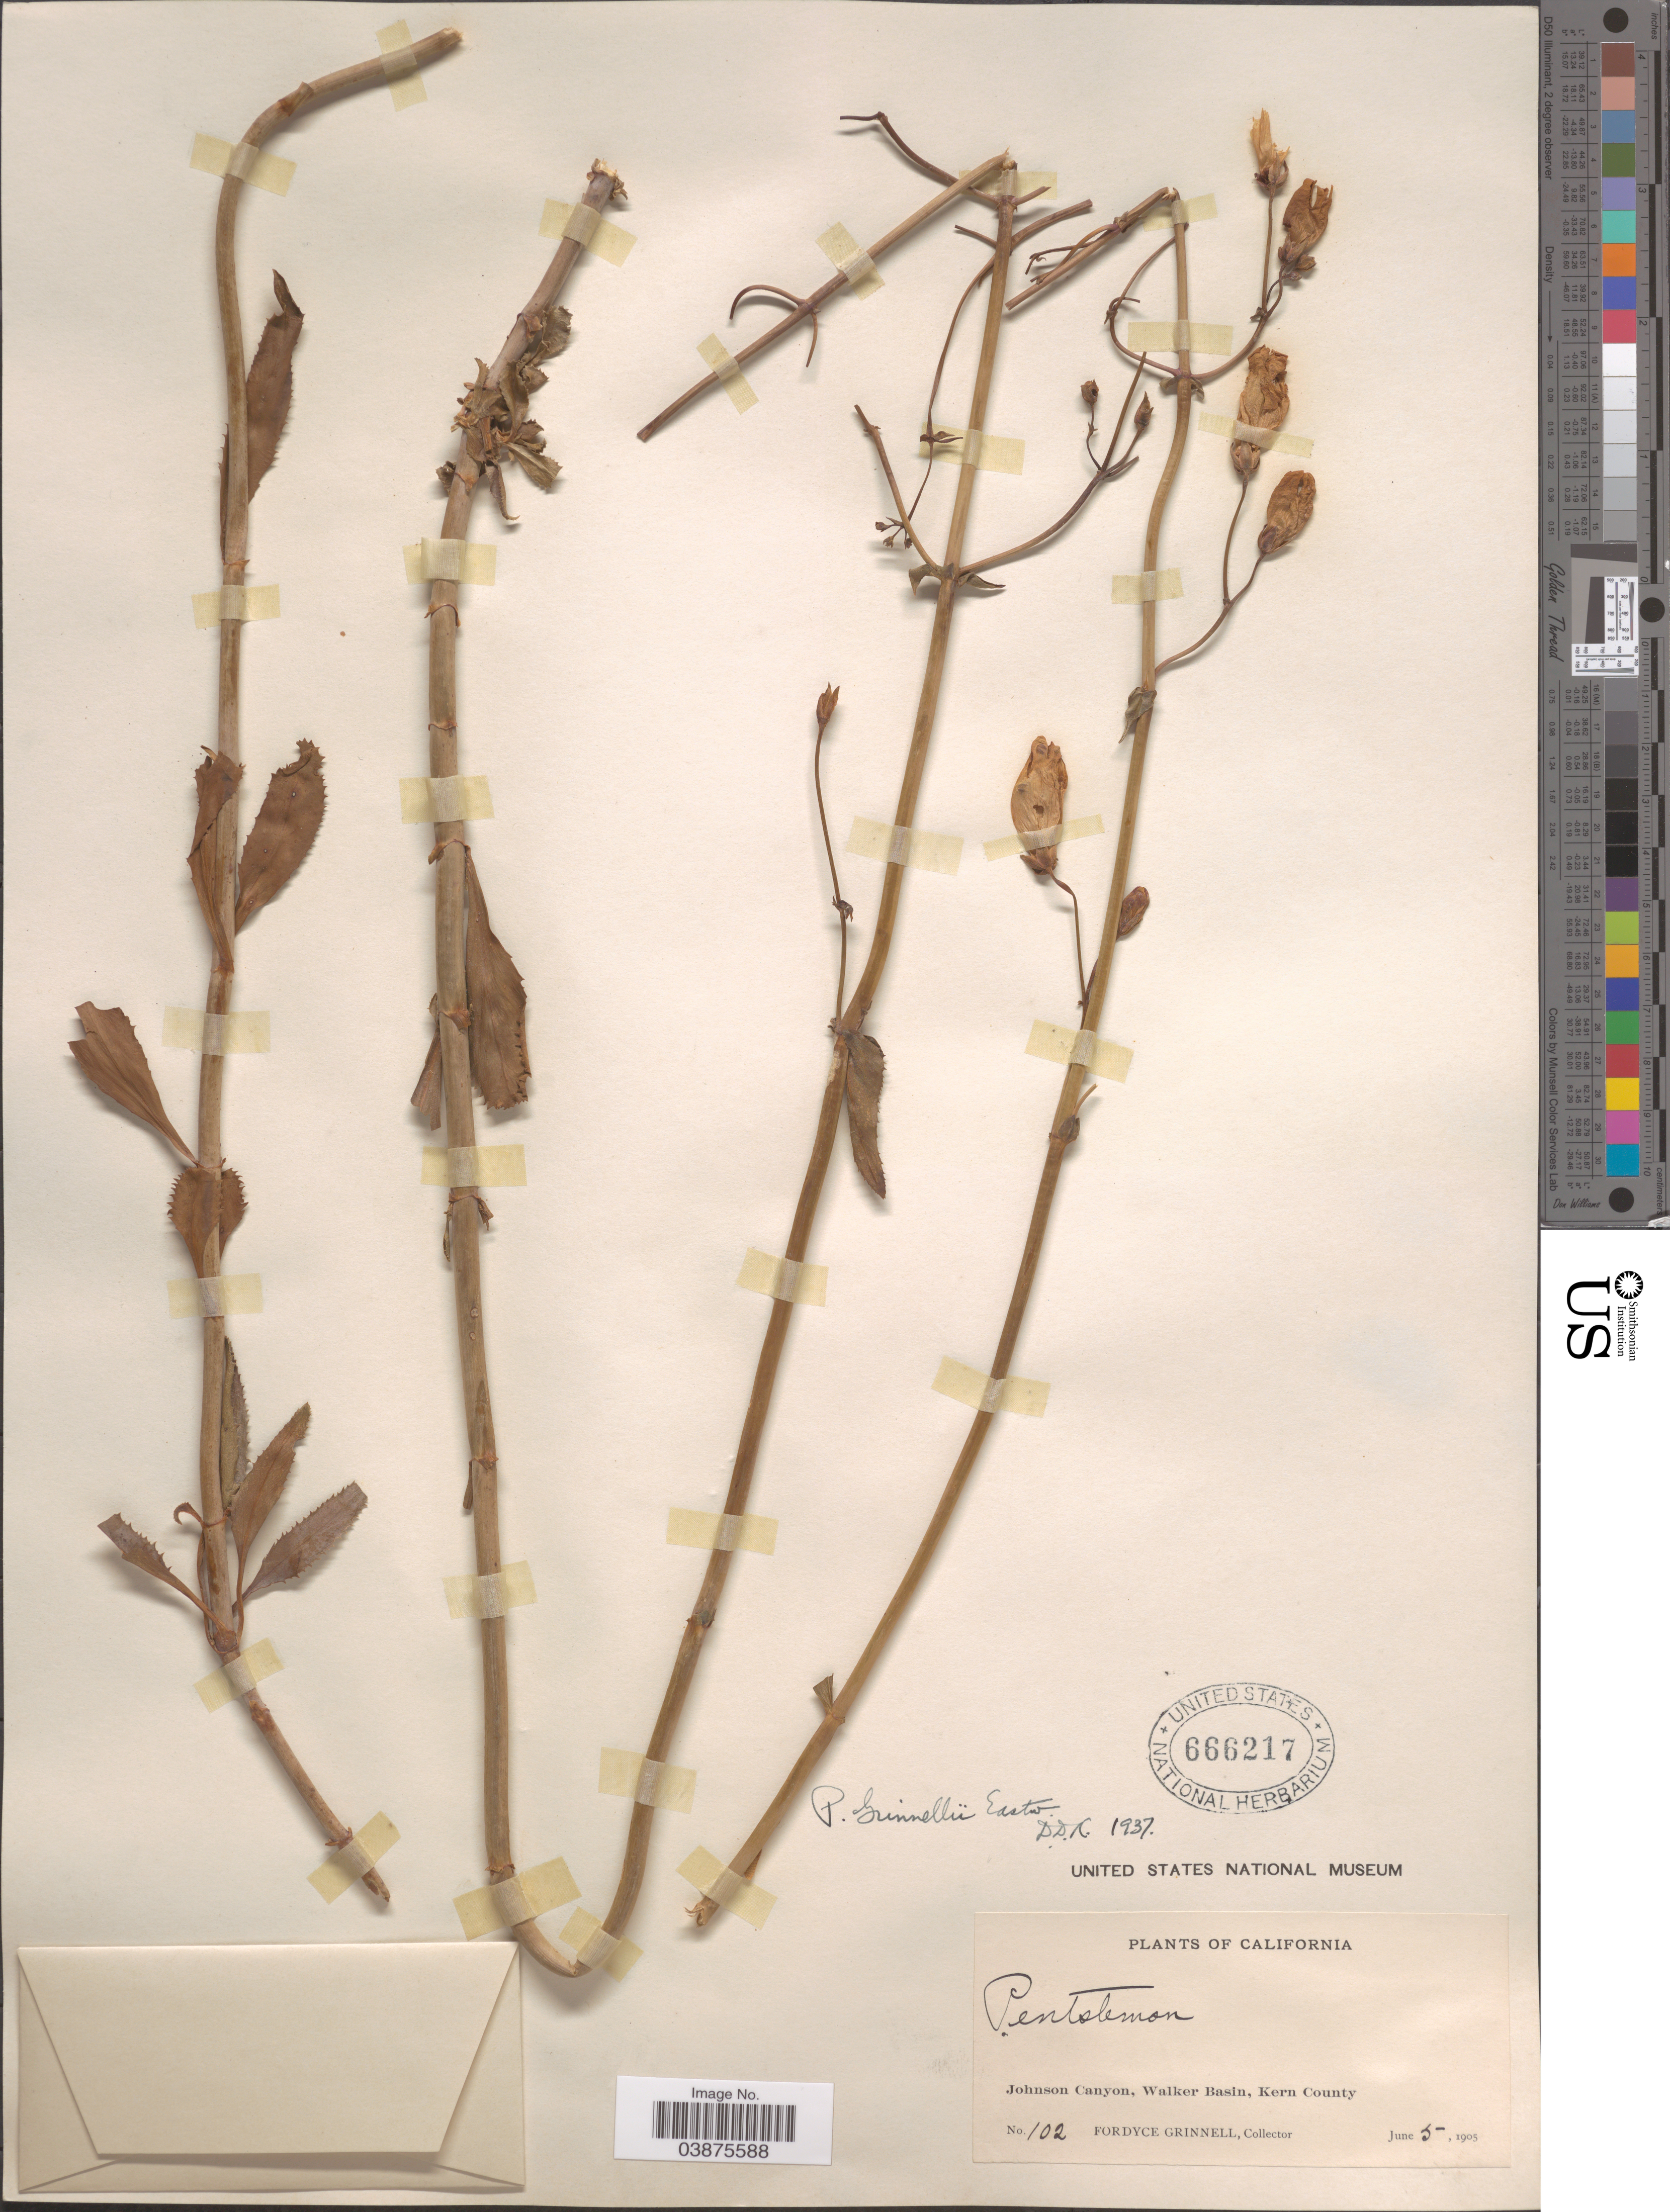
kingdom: Plantae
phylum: Tracheophyta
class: Magnoliopsida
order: Lamiales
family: Plantaginaceae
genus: Penstemon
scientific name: Penstemon grinnellii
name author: Eastw.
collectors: F. Grinnell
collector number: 102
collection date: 1905-06-05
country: United States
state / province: California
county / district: Kern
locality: Johnson Canyon, Walker Basin, Kern County.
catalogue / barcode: US 666217